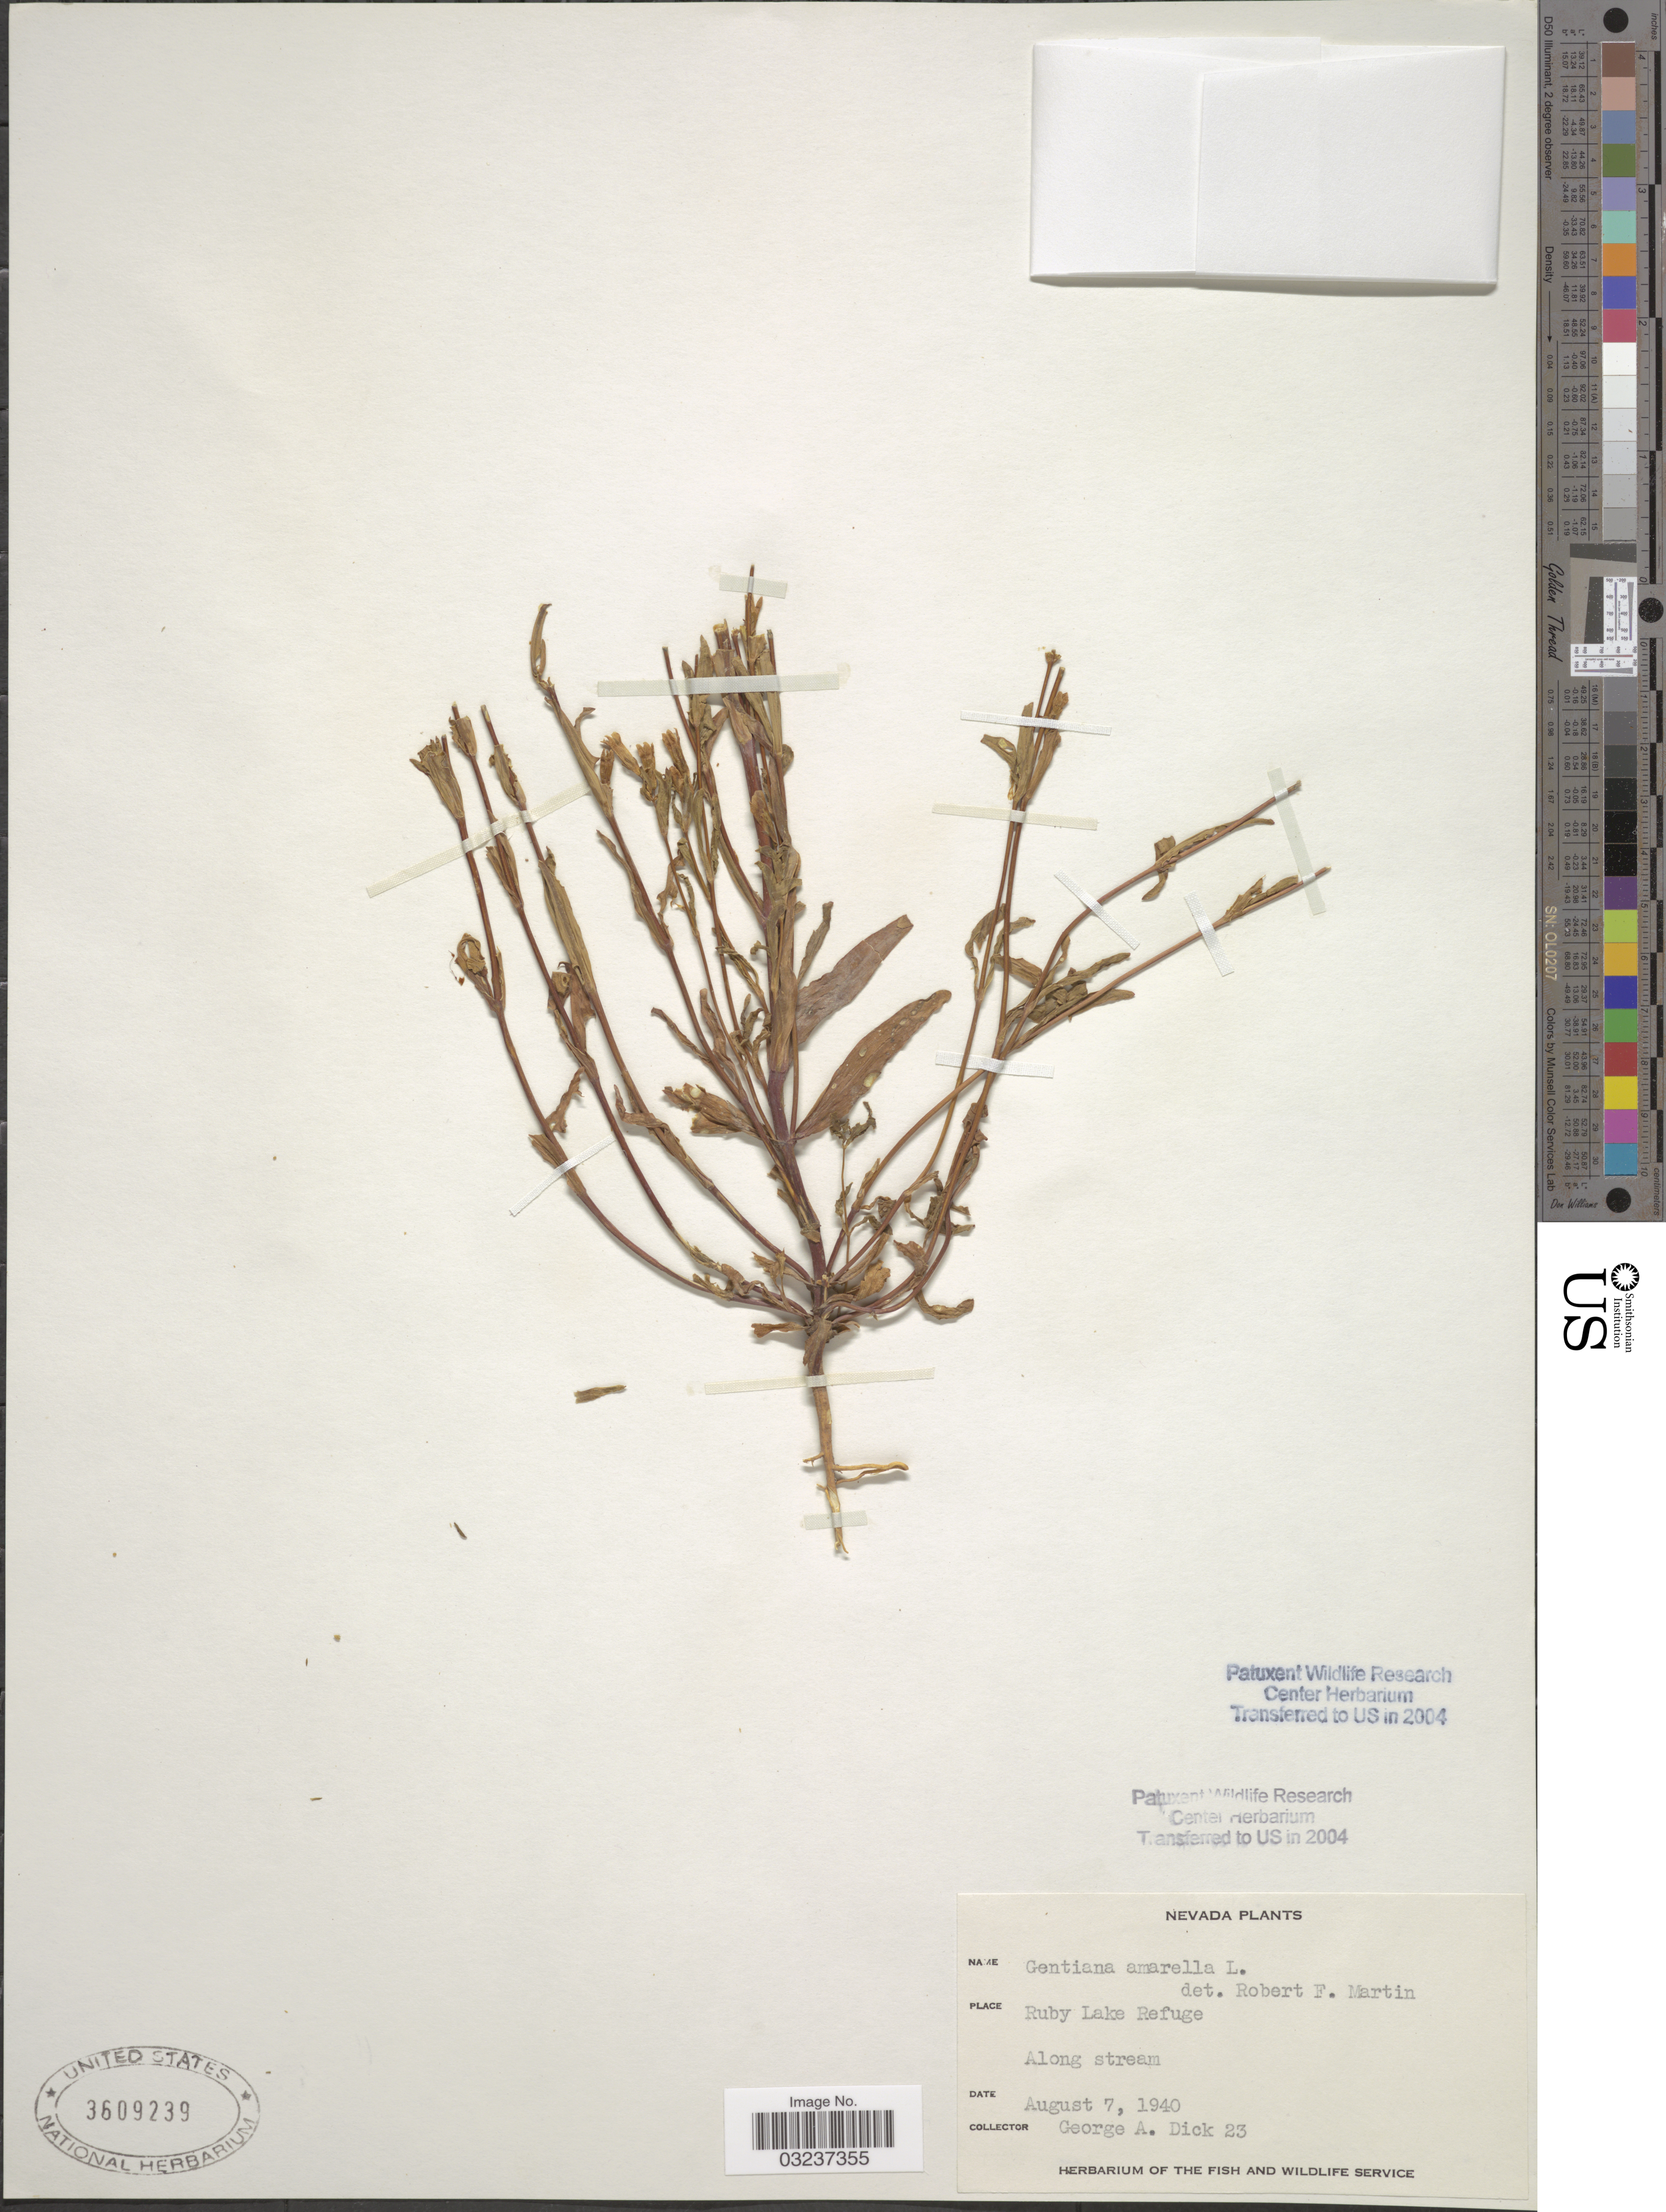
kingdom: Plantae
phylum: Tracheophyta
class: Magnoliopsida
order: Gentianales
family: Gentianaceae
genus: Gentianella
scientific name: Gentianella amarella subsp. acuta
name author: (Michx.) J.M. Gillett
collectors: G. Dick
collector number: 23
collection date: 1940-08-07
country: United States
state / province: Nevada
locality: Ruby Lake Refuge.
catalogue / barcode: US 3609239